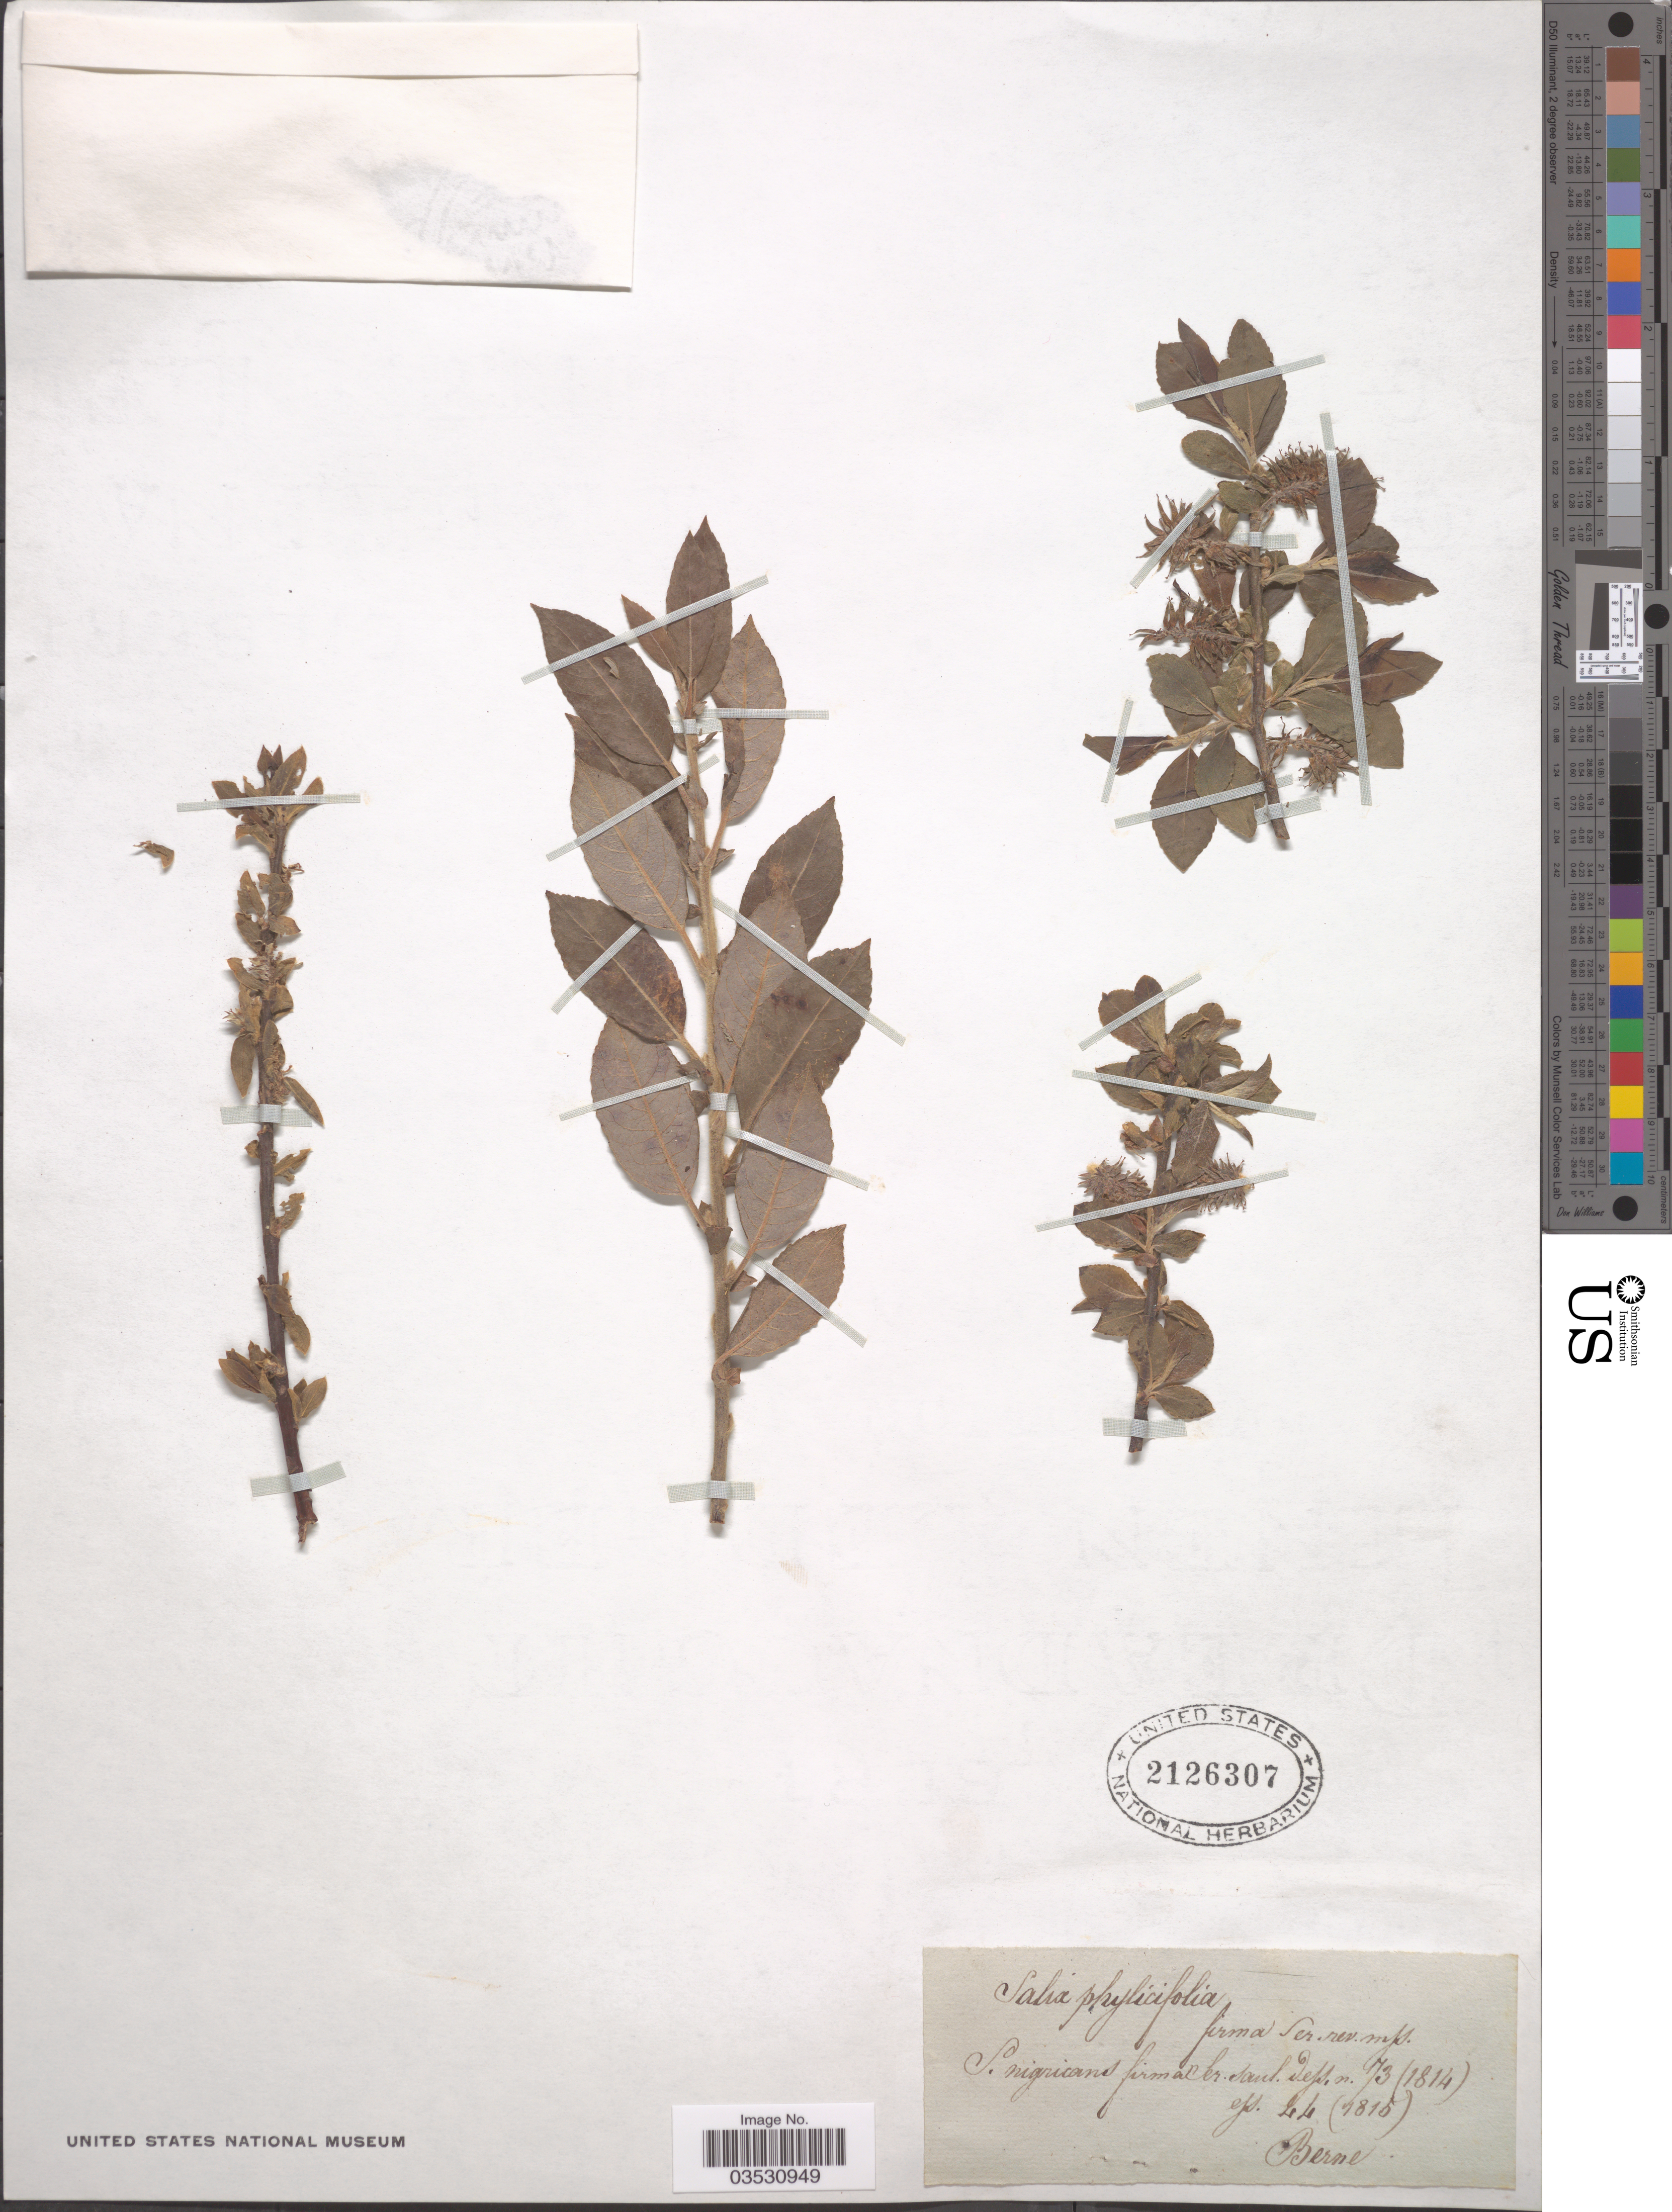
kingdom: Plantae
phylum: Tracheophyta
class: Magnoliopsida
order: Malpighiales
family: Salicaceae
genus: Salix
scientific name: Salix phylicifolia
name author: L.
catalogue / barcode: US 2126307